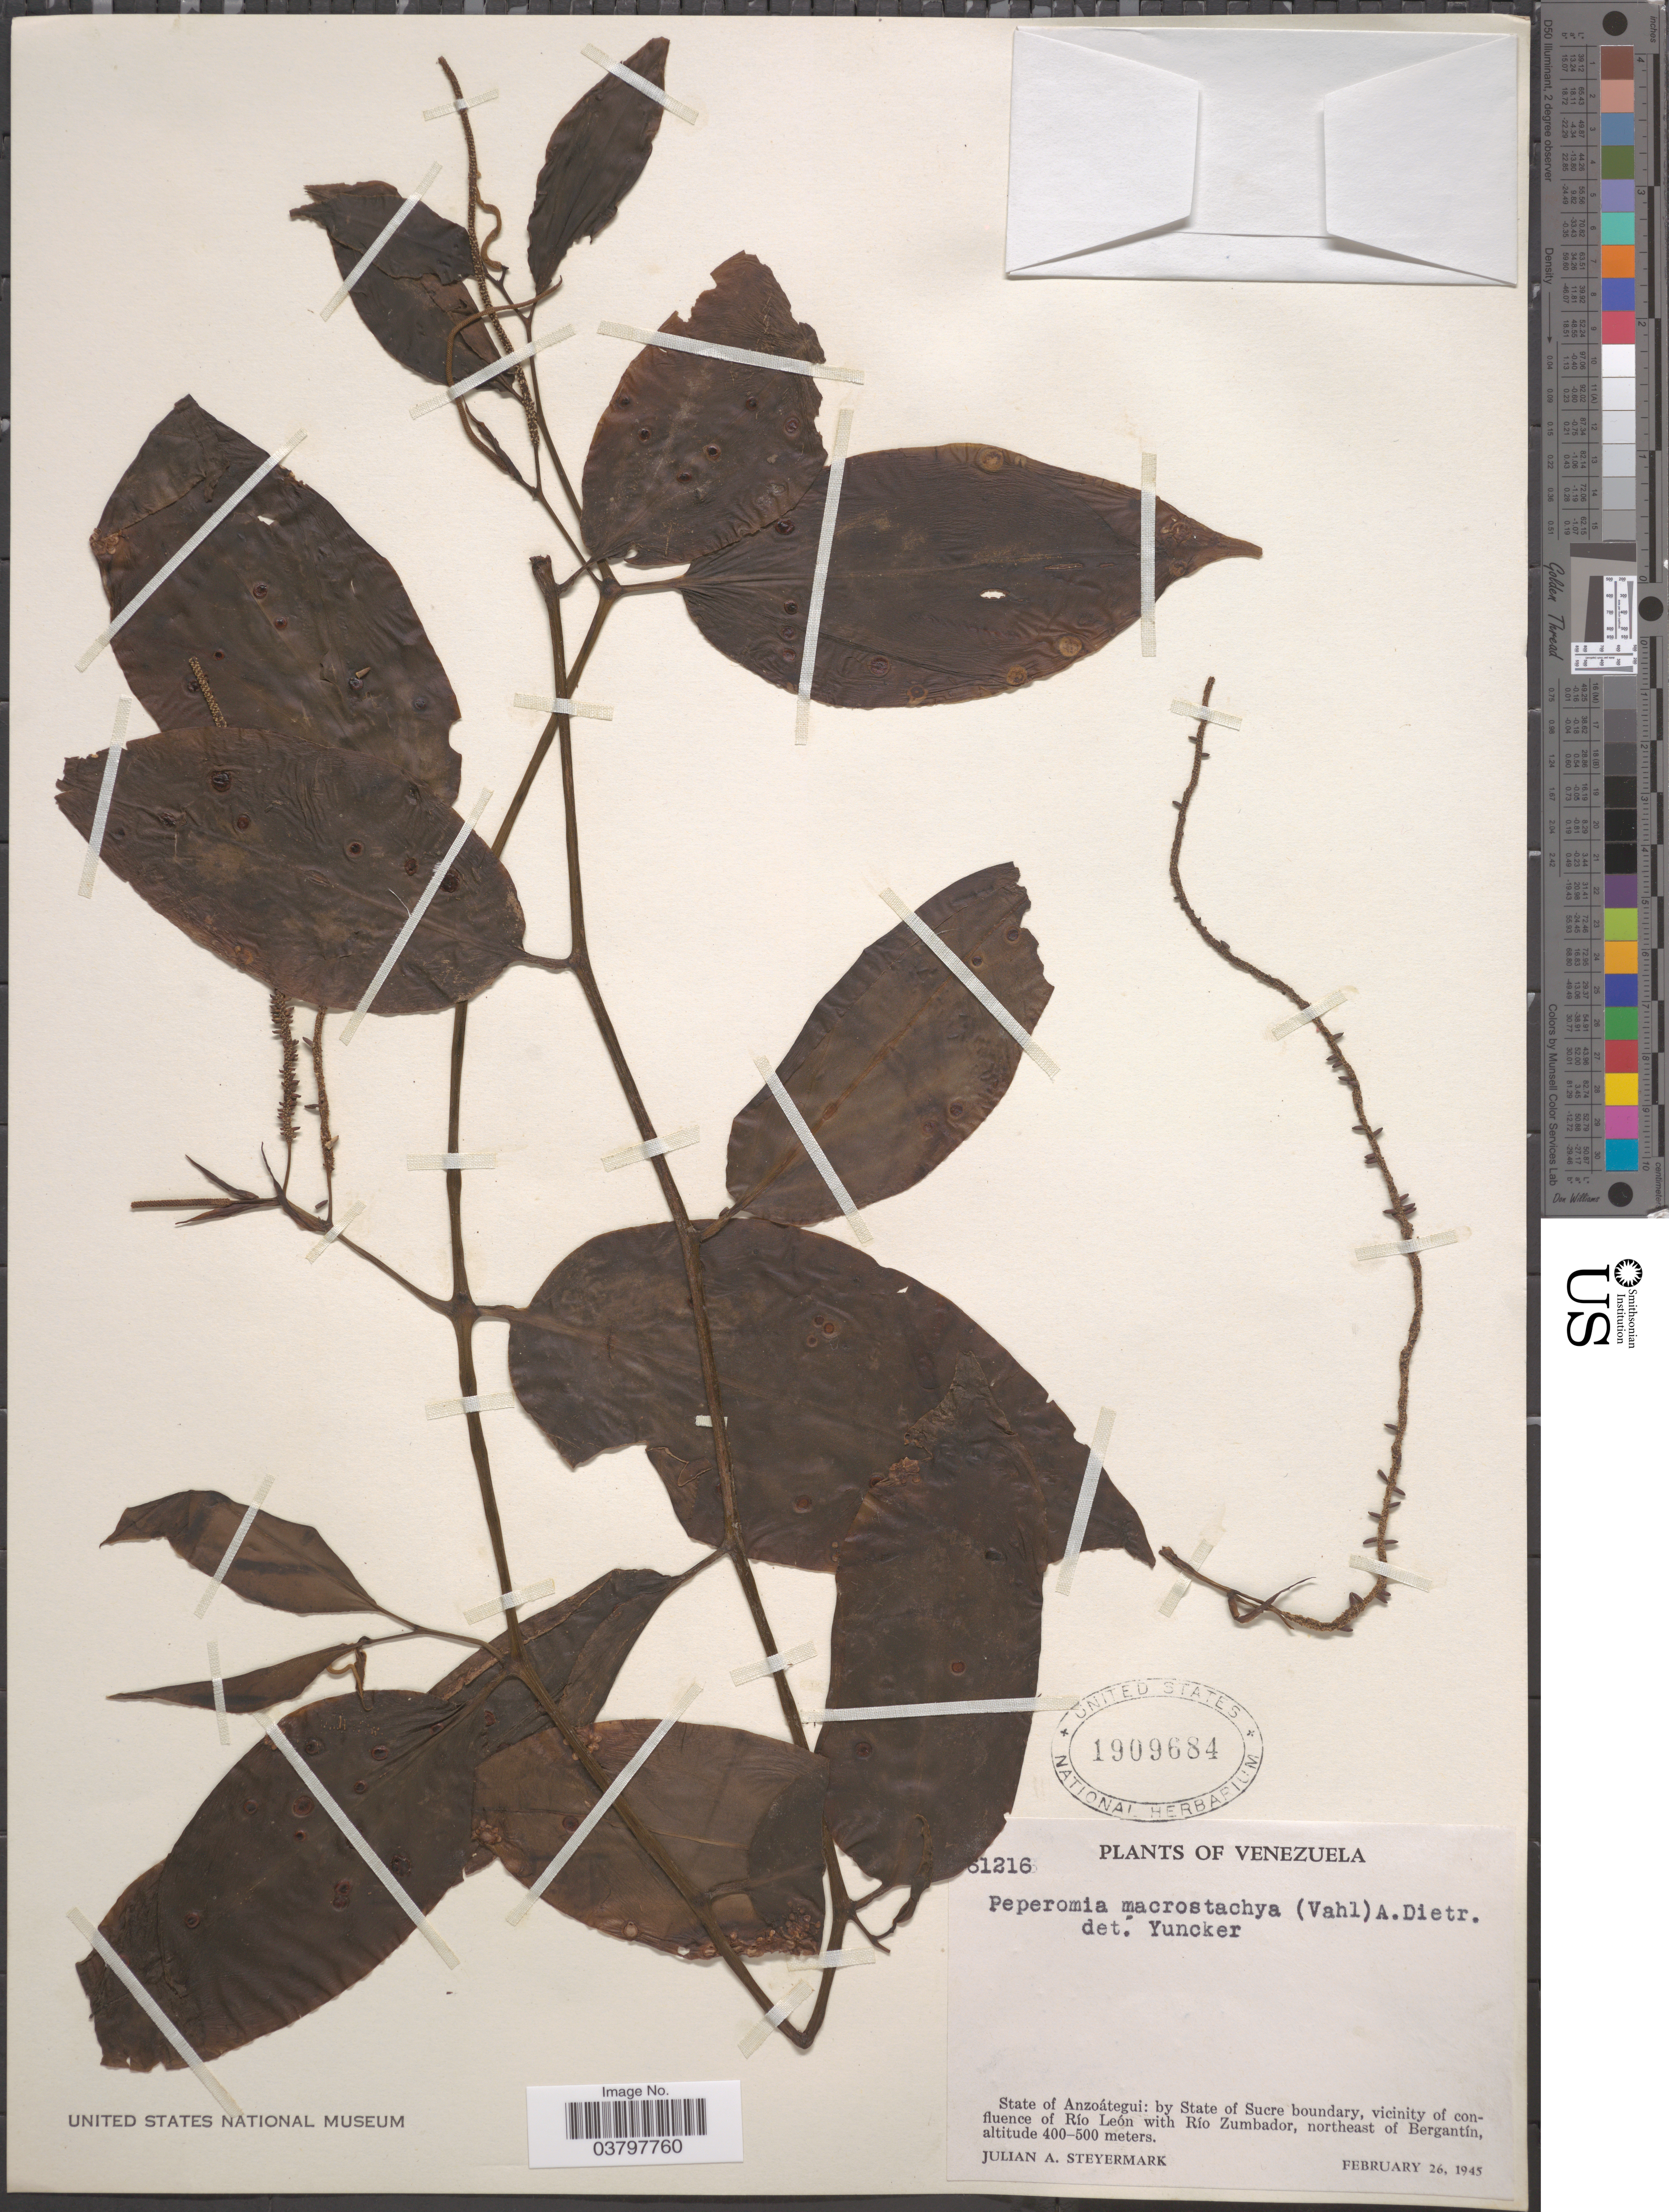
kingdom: Plantae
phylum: Tracheophyta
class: Magnoliopsida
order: Piperales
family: Piperaceae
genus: Peperomia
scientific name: Peperomia macrostachya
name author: (Vahl) A. Dietr.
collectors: J. Steyermark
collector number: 61216*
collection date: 1945-02-26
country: Venezuela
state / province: Anzoategui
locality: By State of Sucre boundary, vicinity of confluence of Río León with Río Zumbador, northeast of Bergantín.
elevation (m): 400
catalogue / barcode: US 1909684